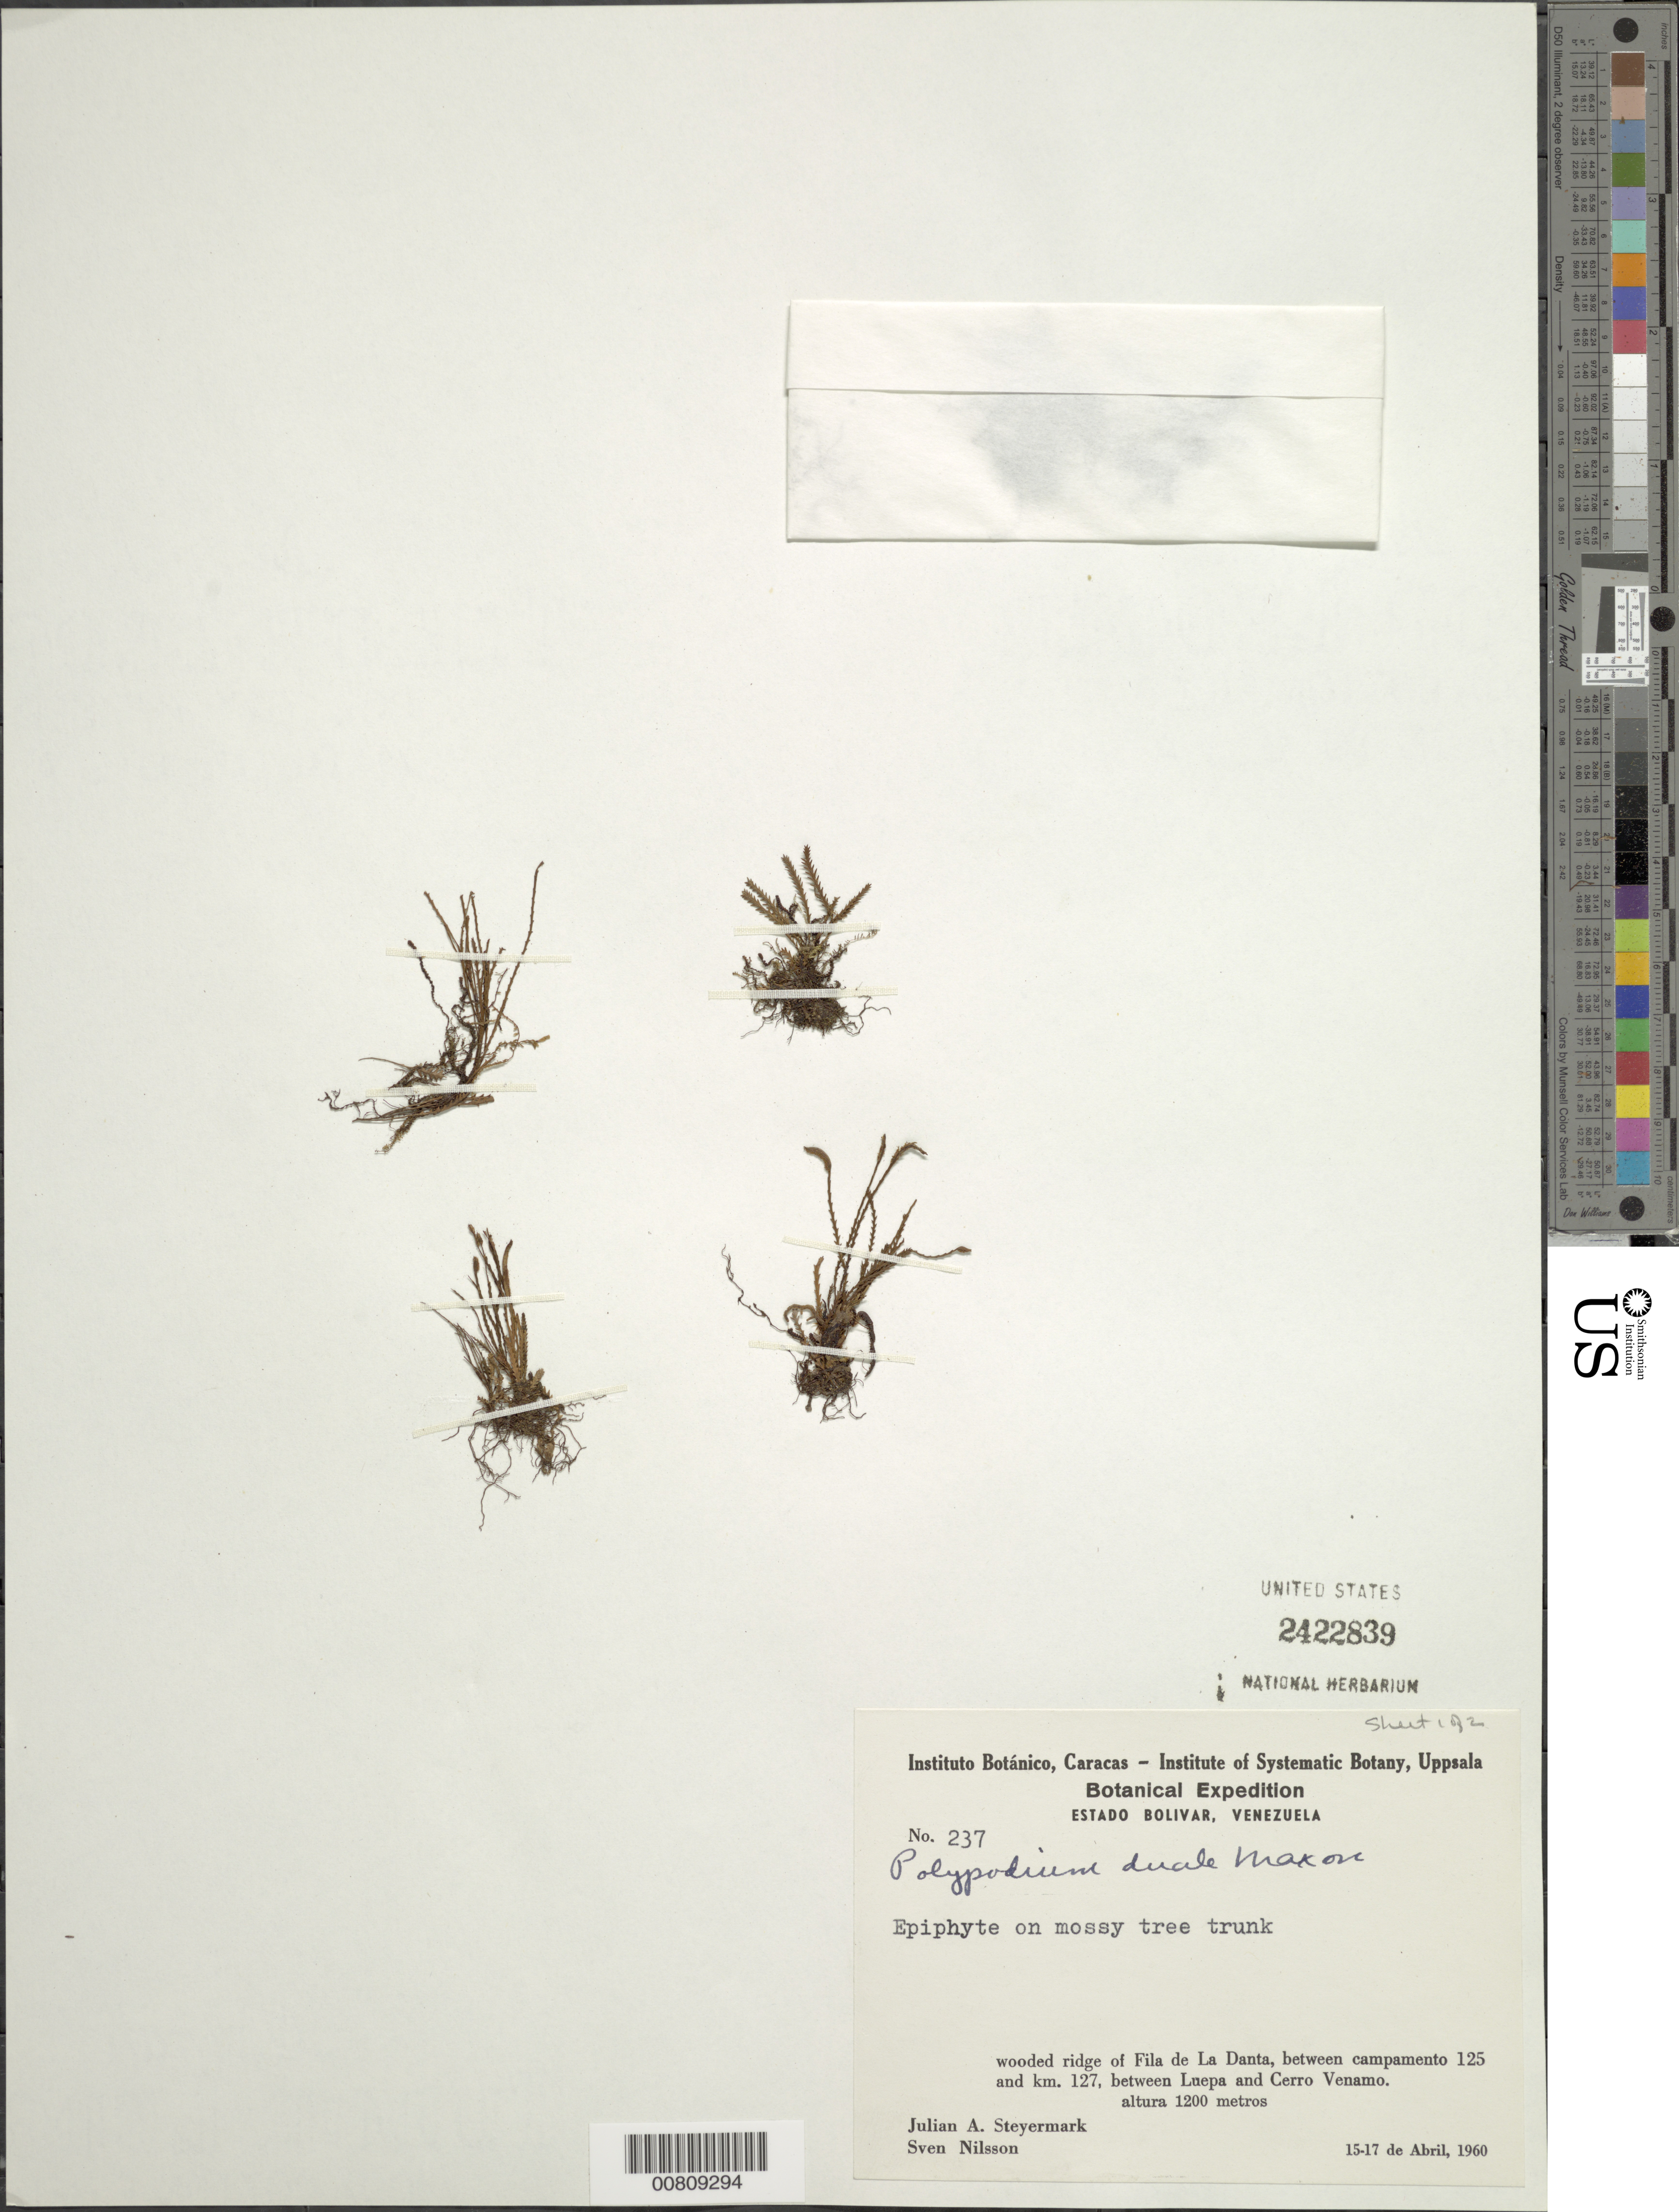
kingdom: Plantae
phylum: Tracheophyta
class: Polypodiopsida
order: Polypodiales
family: Polypodiaceae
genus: Cochlidium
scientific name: Cochlidium serrulatum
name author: (Sw.) L.E. Bishop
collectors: J. Steyermark & S. Nilsson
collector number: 60 237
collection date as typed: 15-Apr-60 to 17-Apr-60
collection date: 1960-04-15/1960-04-17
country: Venezuela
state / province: Bolívar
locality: Fila La Danta, following the provisional carretera between campamento 125 and km 127, between Luepa and cerro Venamo; vicinity of camp at km 125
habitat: Wooded ridge; on mossy tree trunk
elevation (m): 1200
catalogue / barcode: US 2422839